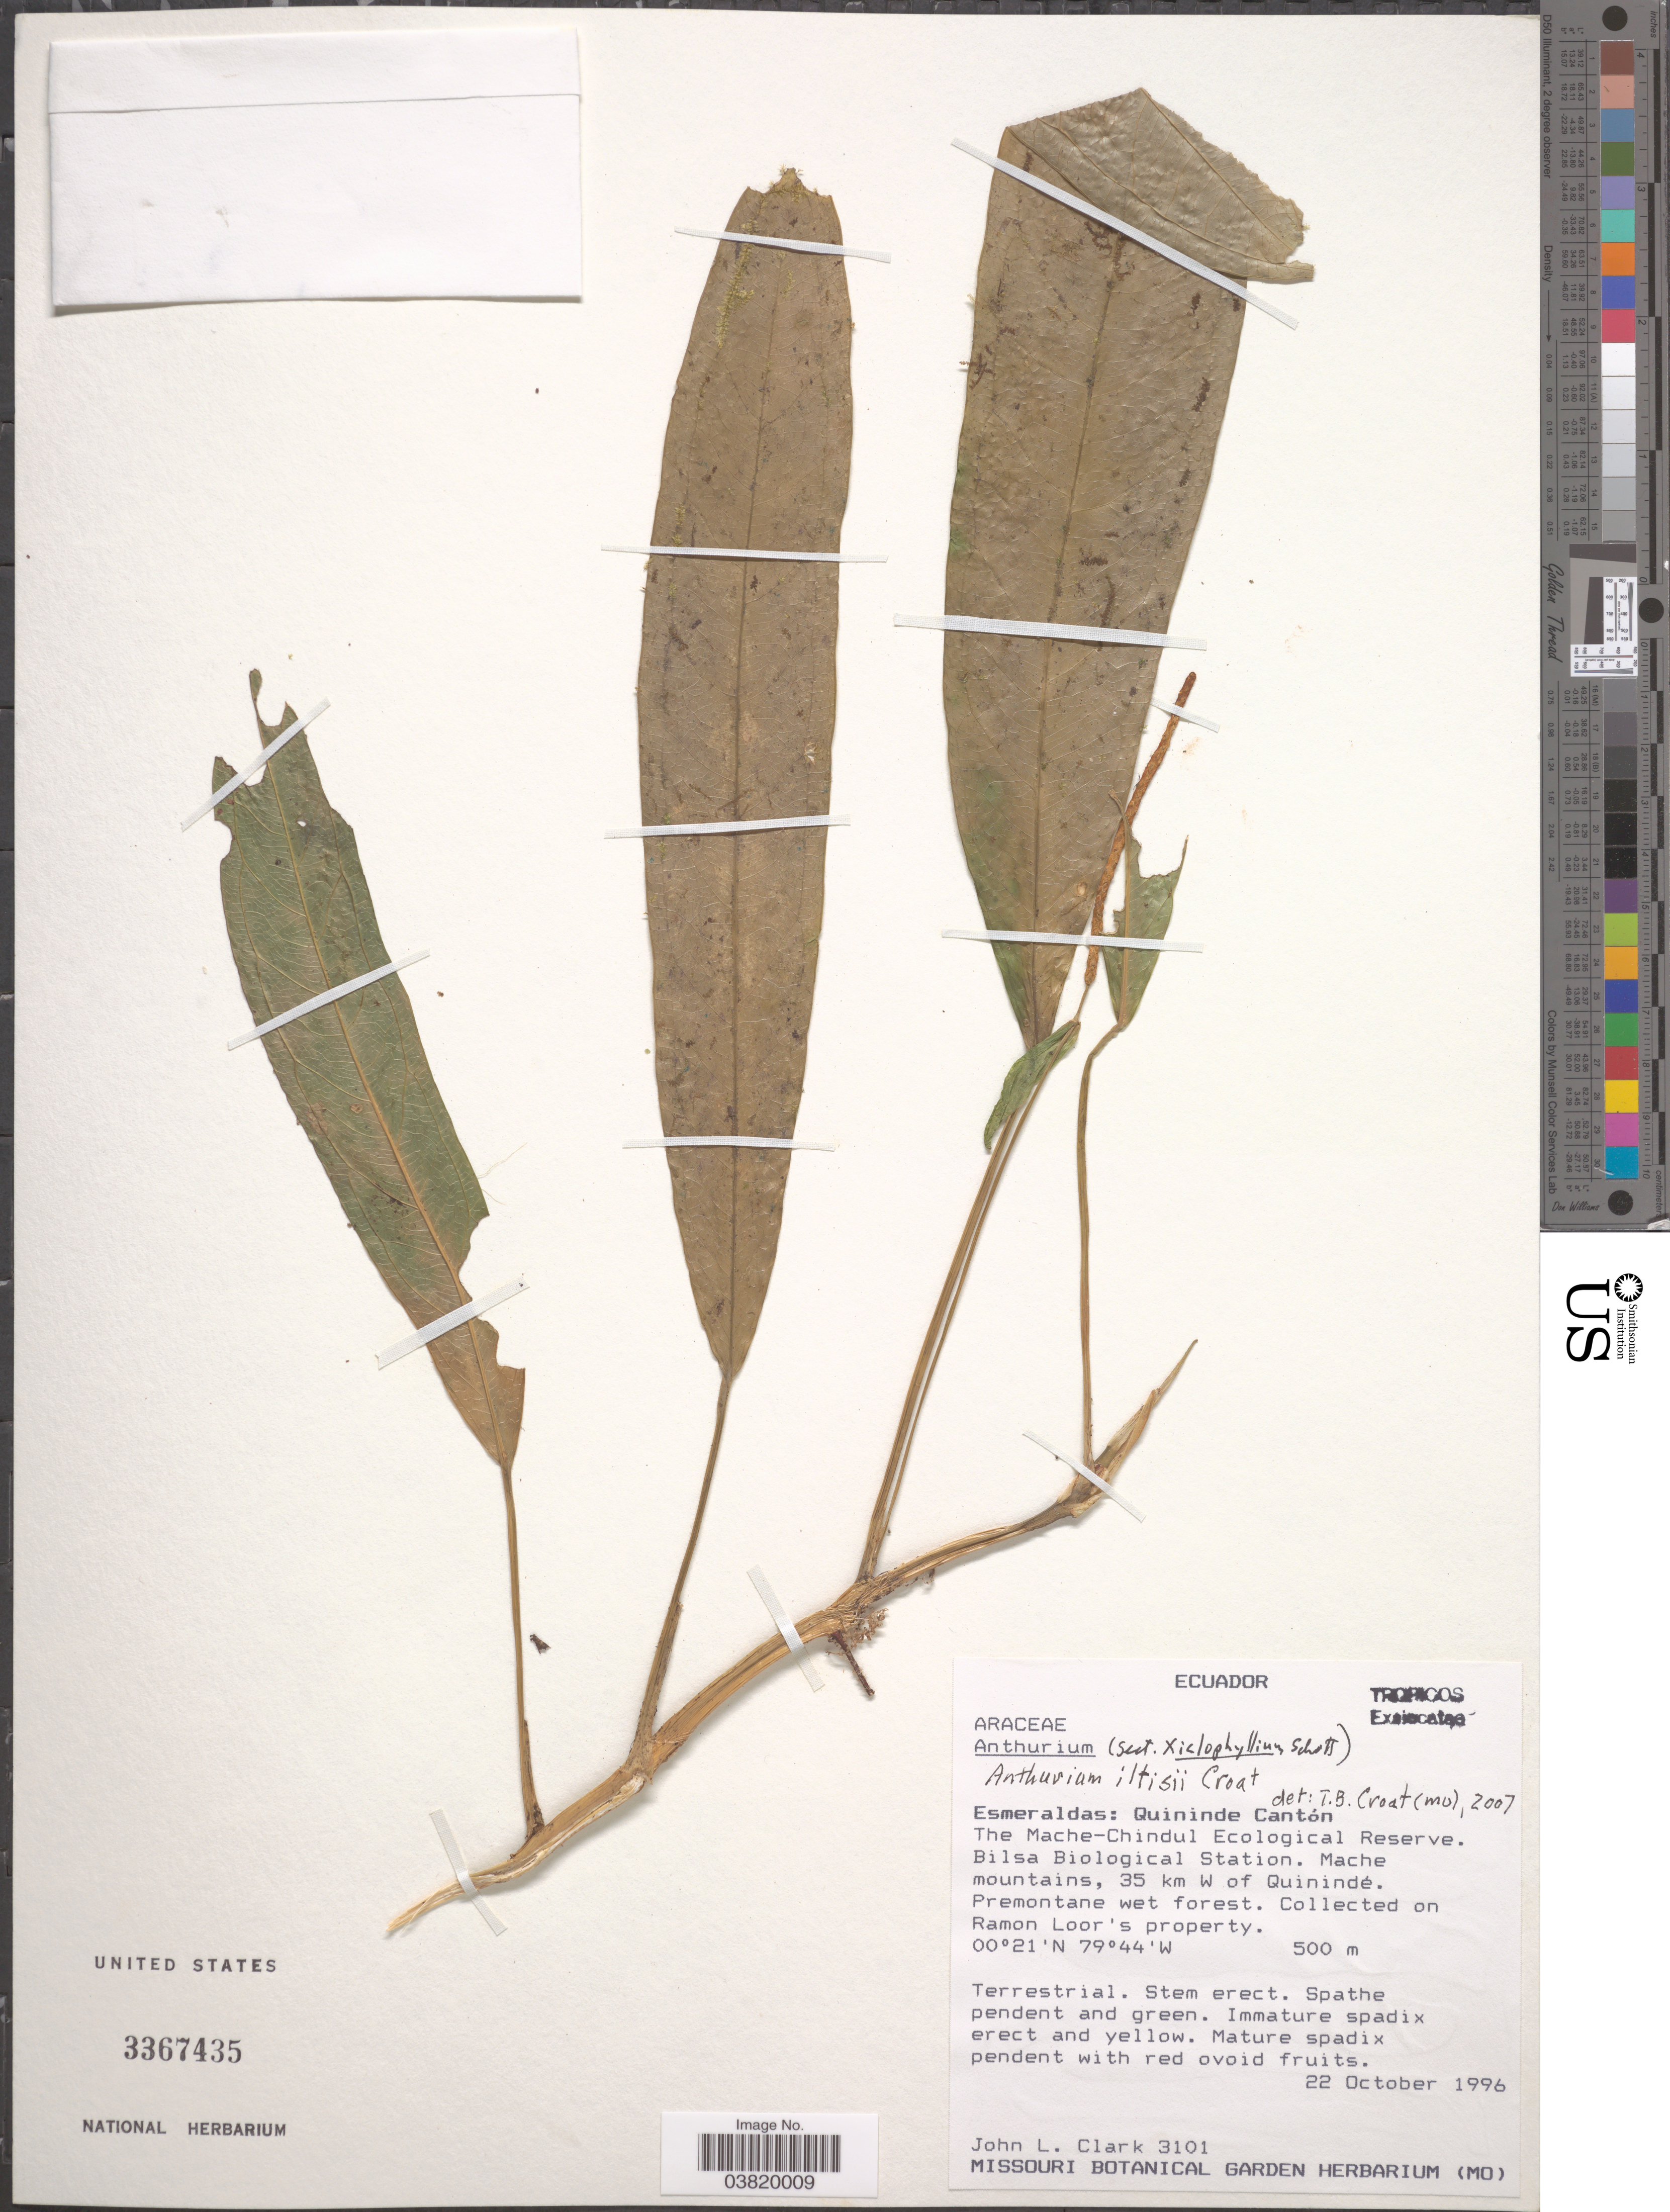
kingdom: Plantae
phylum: Tracheophyta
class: Liliopsida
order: Alismatales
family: Araceae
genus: Anthurium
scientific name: Anthurium iltisii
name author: Croat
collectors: J. L. Clark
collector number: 3101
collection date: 1996-10-22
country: Ecuador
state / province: Esmeraldas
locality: Quininde Cantón. The Mache-Chindul Ecological Reserve. Bilsa Biological Station. Mache mountains, 35 km W of Quinindé.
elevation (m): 500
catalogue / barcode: US 3367435